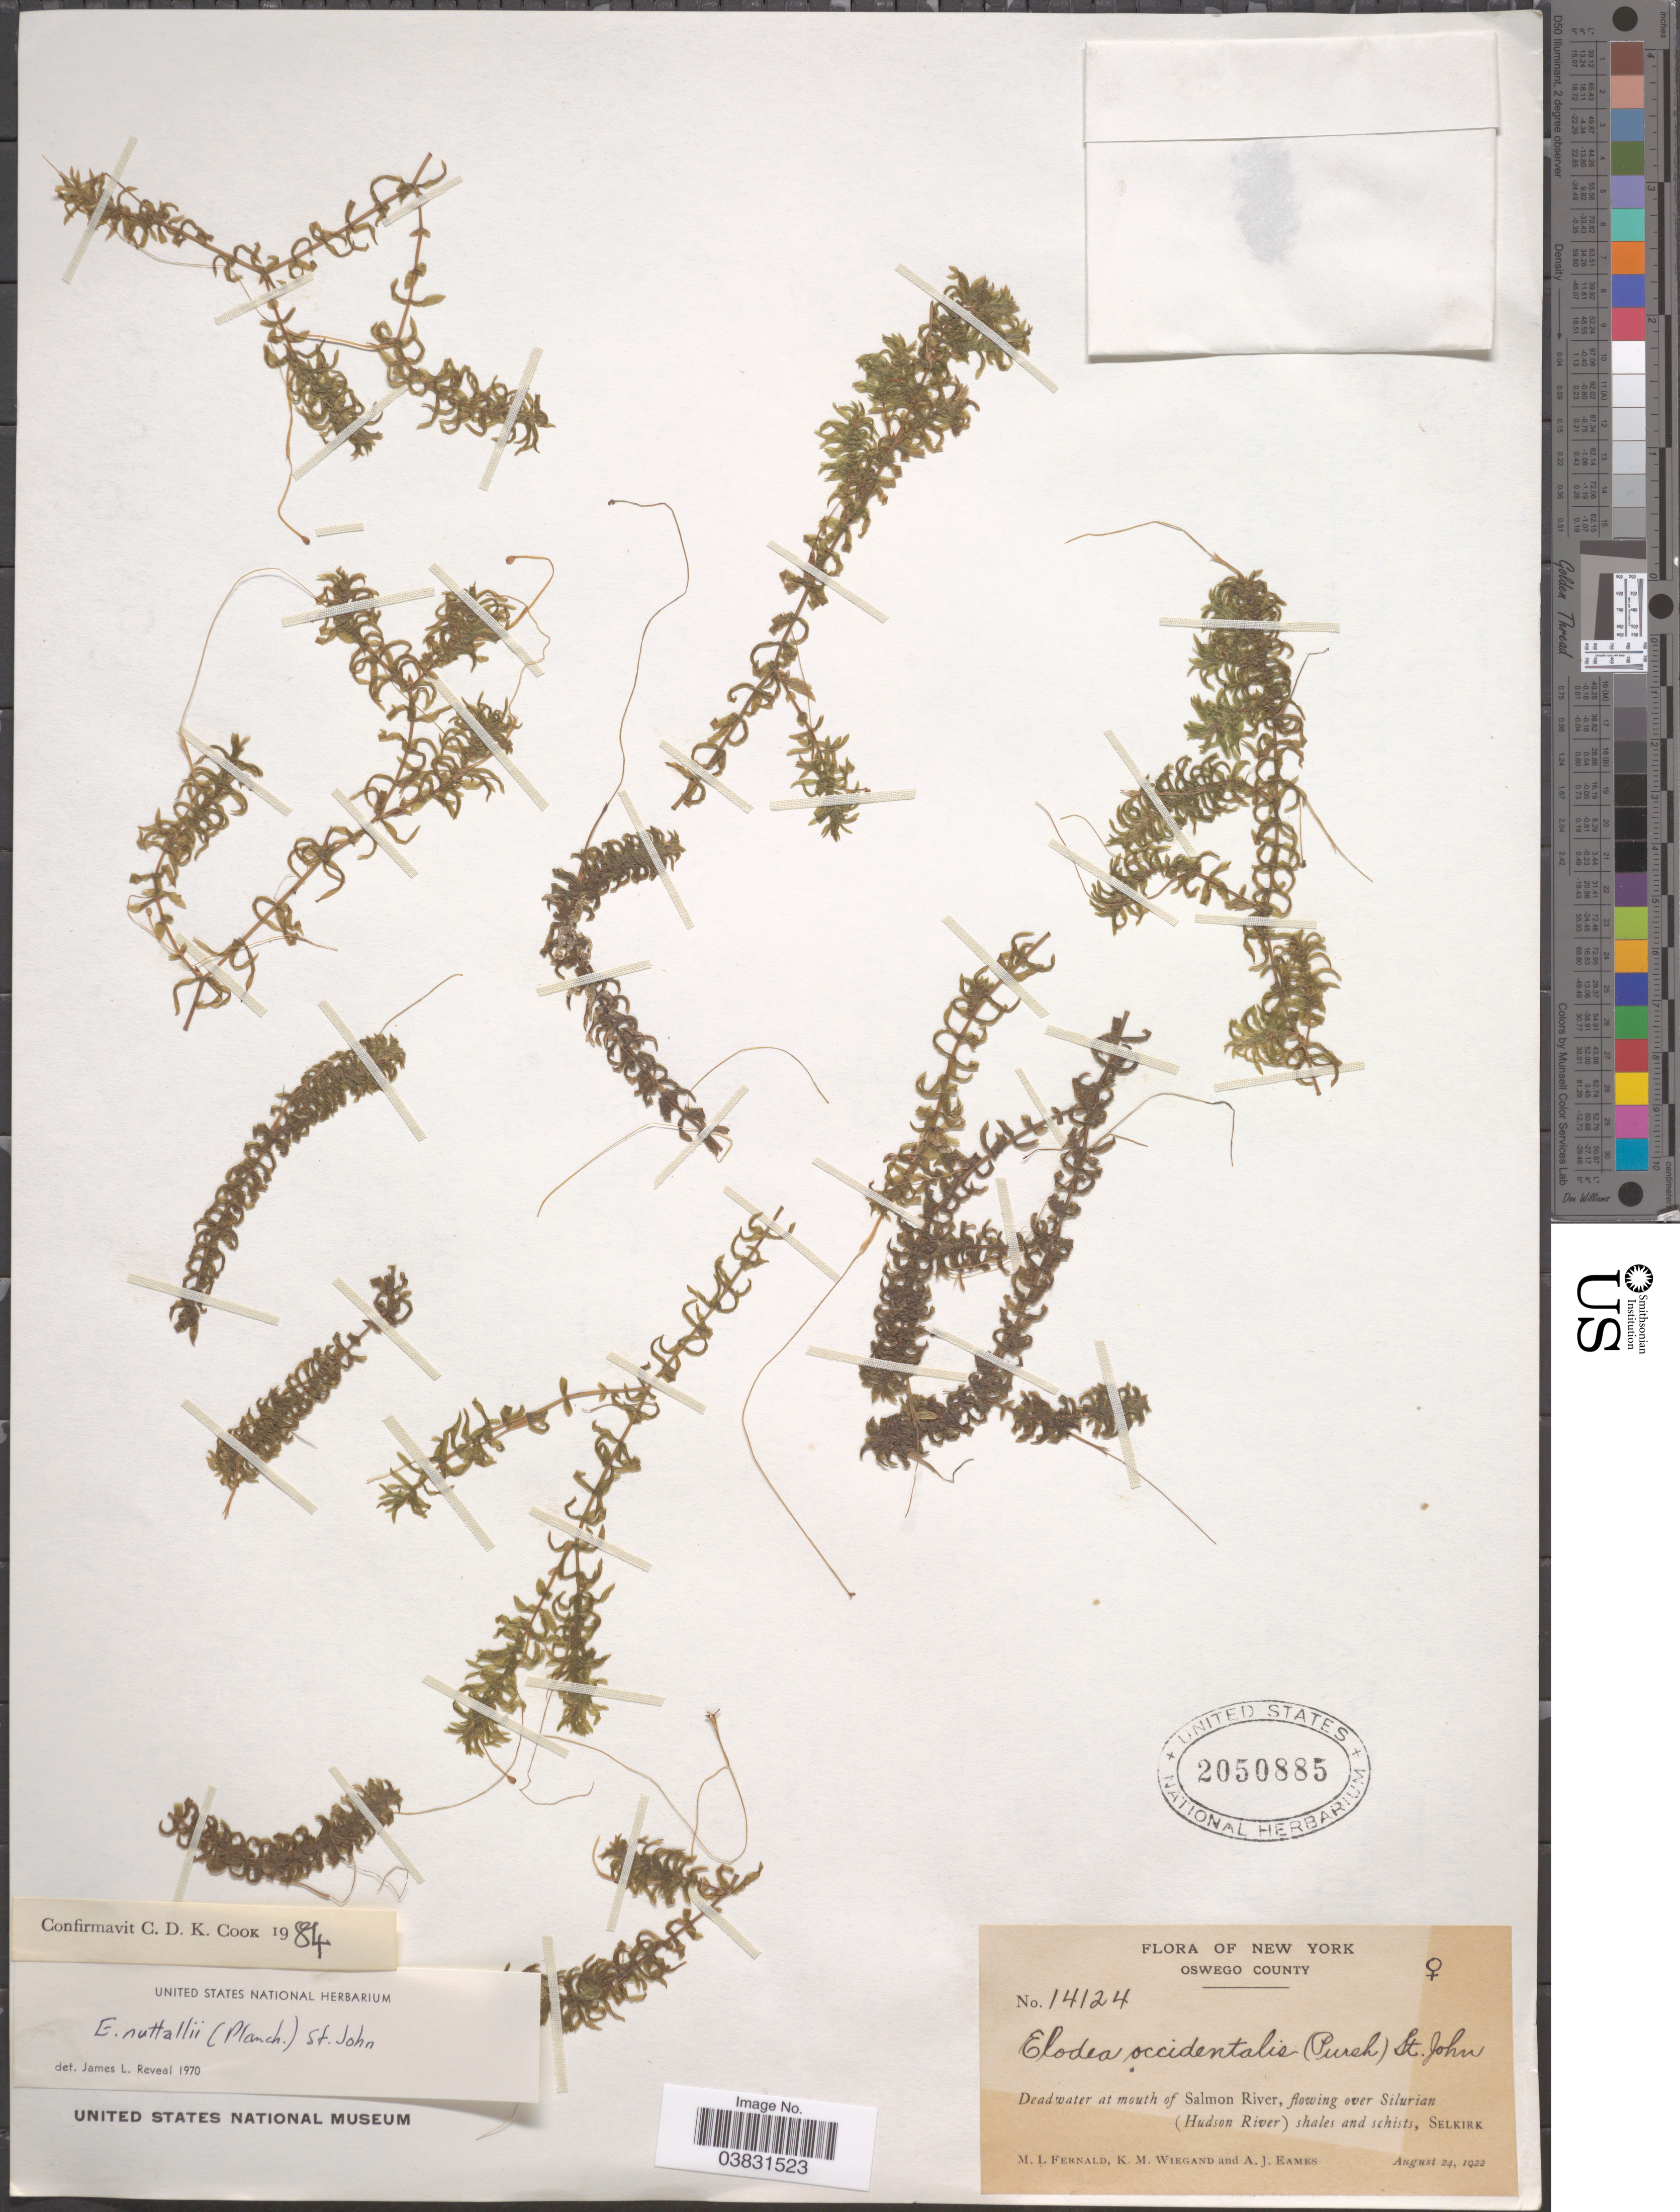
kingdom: Plantae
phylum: Tracheophyta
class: Liliopsida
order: Alismatales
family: Hydrocharitaceae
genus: Elodea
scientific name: Elodea nuttallii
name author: (Planch.) H. St. John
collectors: M. L. Fernald, K. M. Wiegand & A. J. Eames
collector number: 14124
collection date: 1922-08-24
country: United States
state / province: New York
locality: Oswego County. Deadwater at mouth of Salmon River, flowing over Silurian (Hudson River) shales and schists, Selkirk.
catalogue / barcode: US 2050885